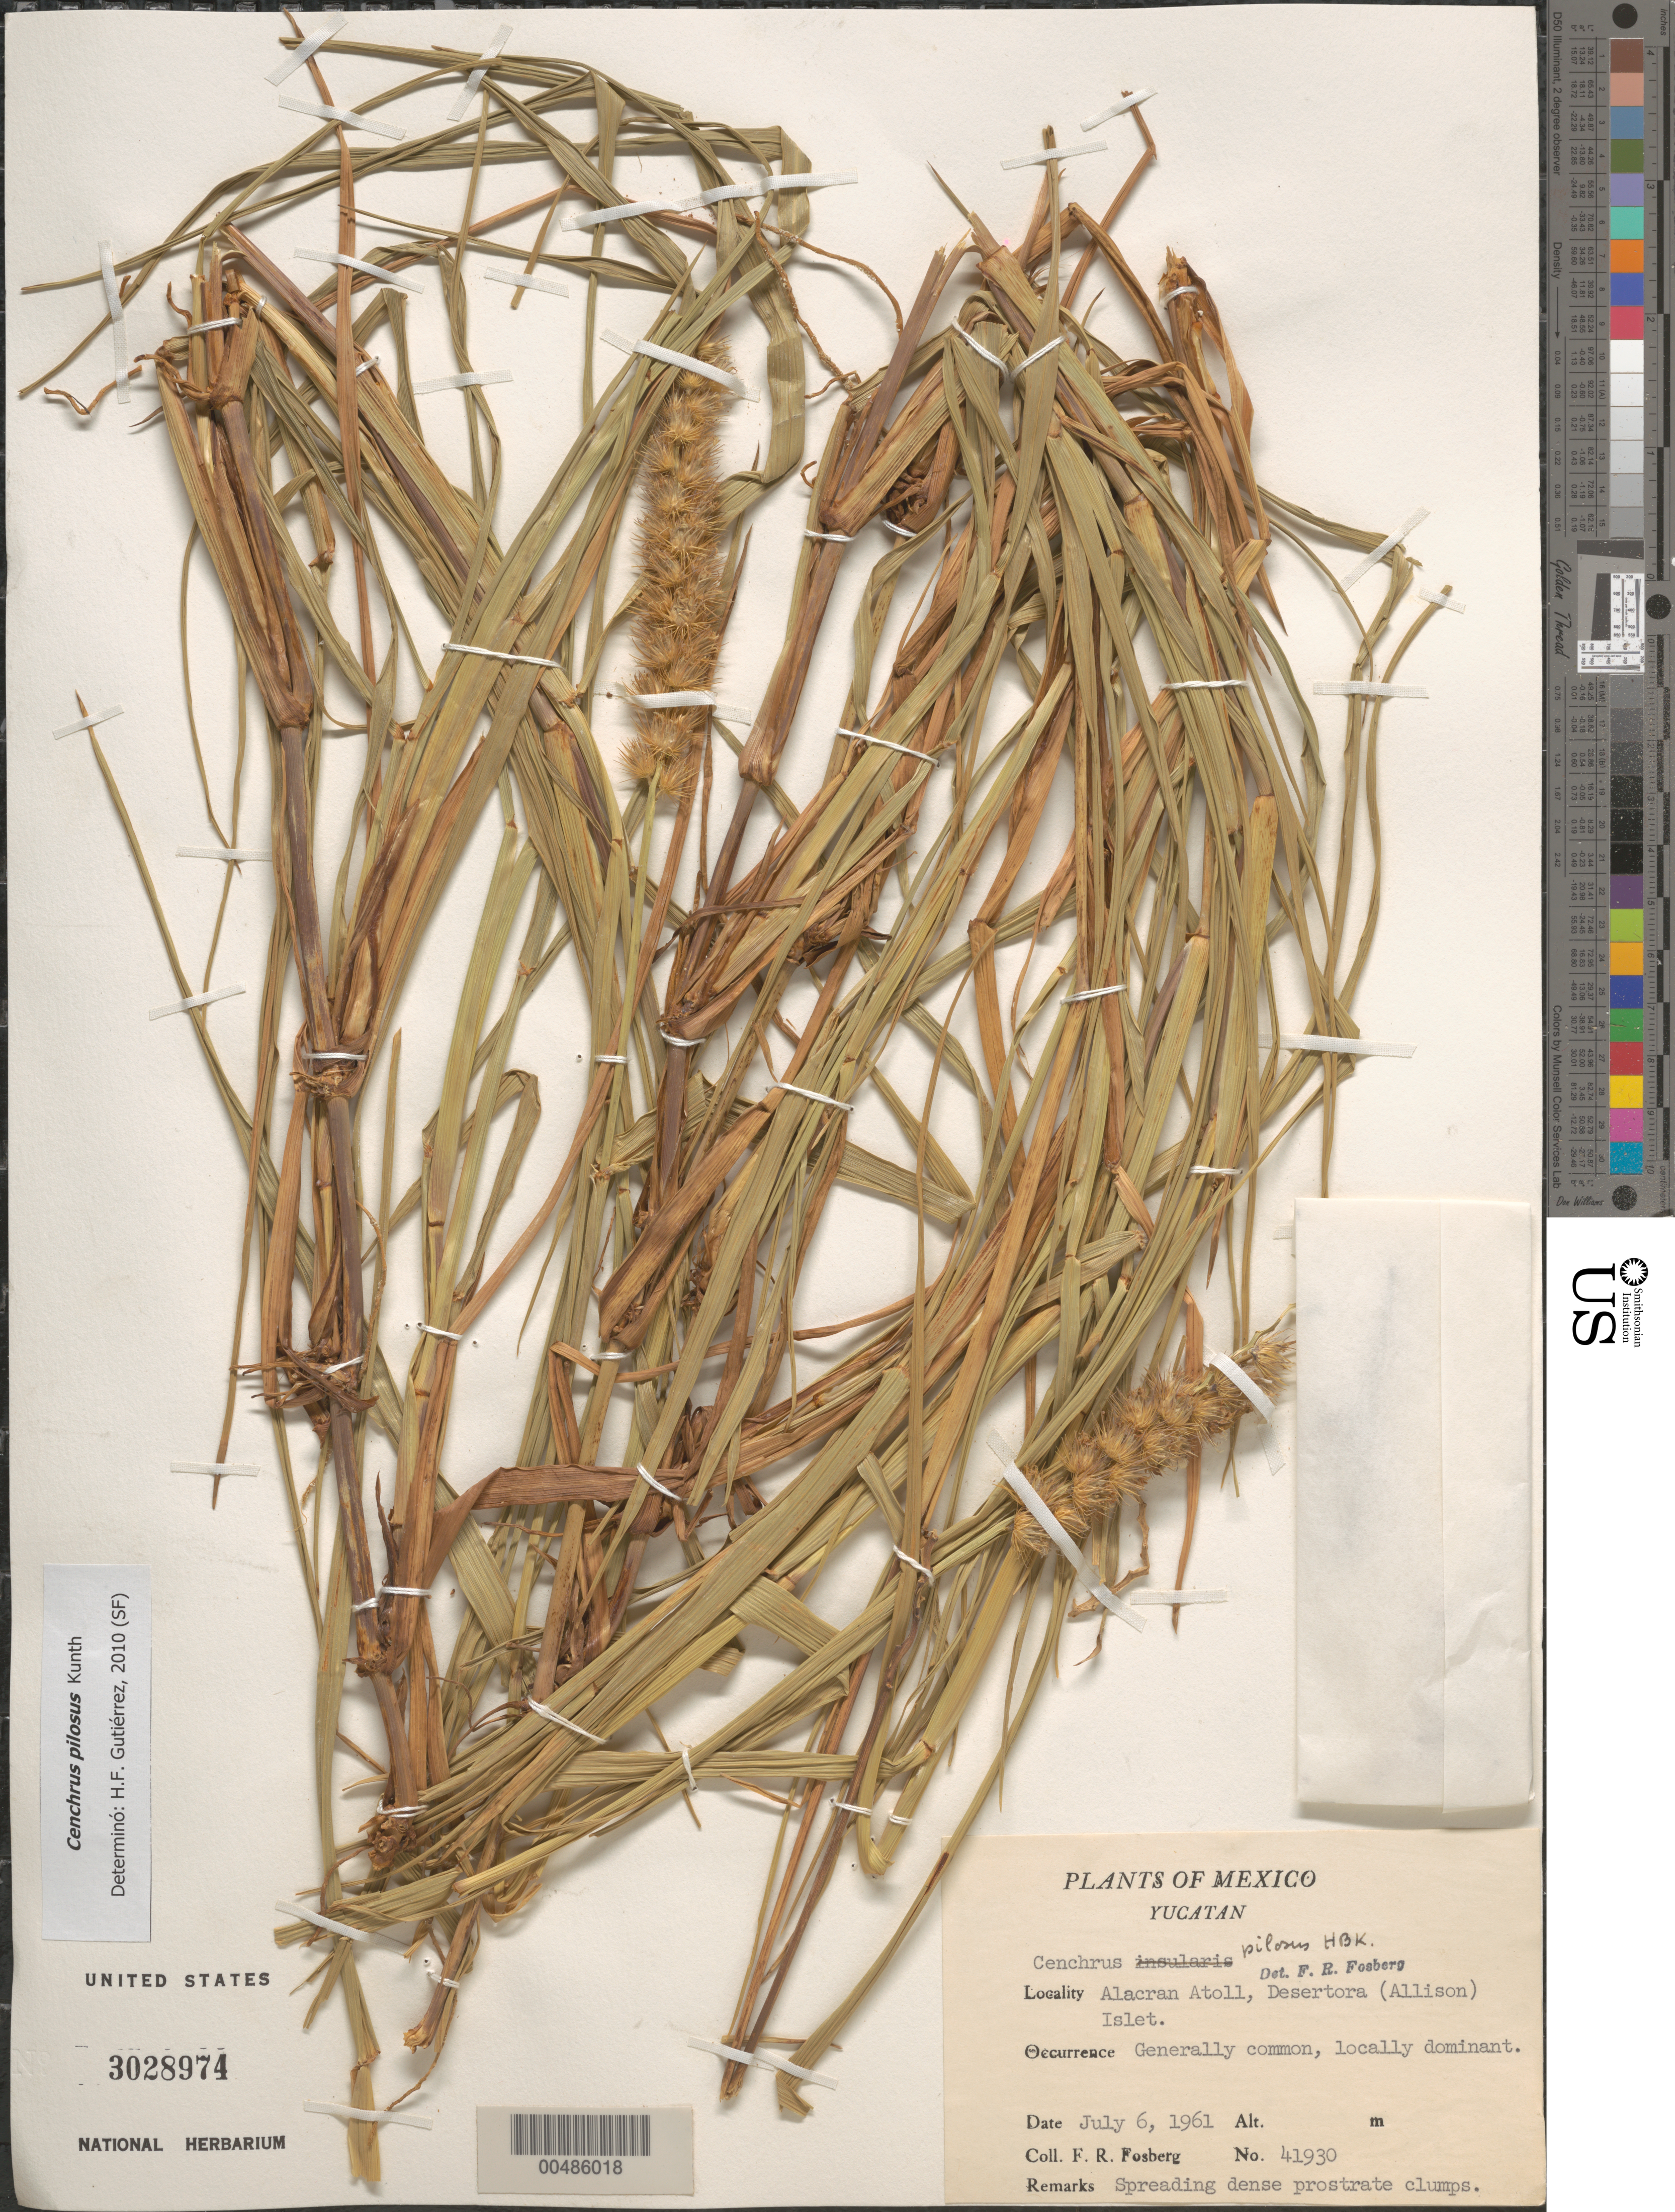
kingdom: Plantae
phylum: Tracheophyta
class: Liliopsida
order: Poales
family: Poaceae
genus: Cenchrus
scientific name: Cenchrus pilosus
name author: Kunth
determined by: Fosberg, F. R.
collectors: F. R. Fosberg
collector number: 41930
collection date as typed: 6 Jul 1961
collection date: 1961-07-06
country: Mexico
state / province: Yucatan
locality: Alacran Atoll, Desertora (Allison) Islet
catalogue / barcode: US 3028974